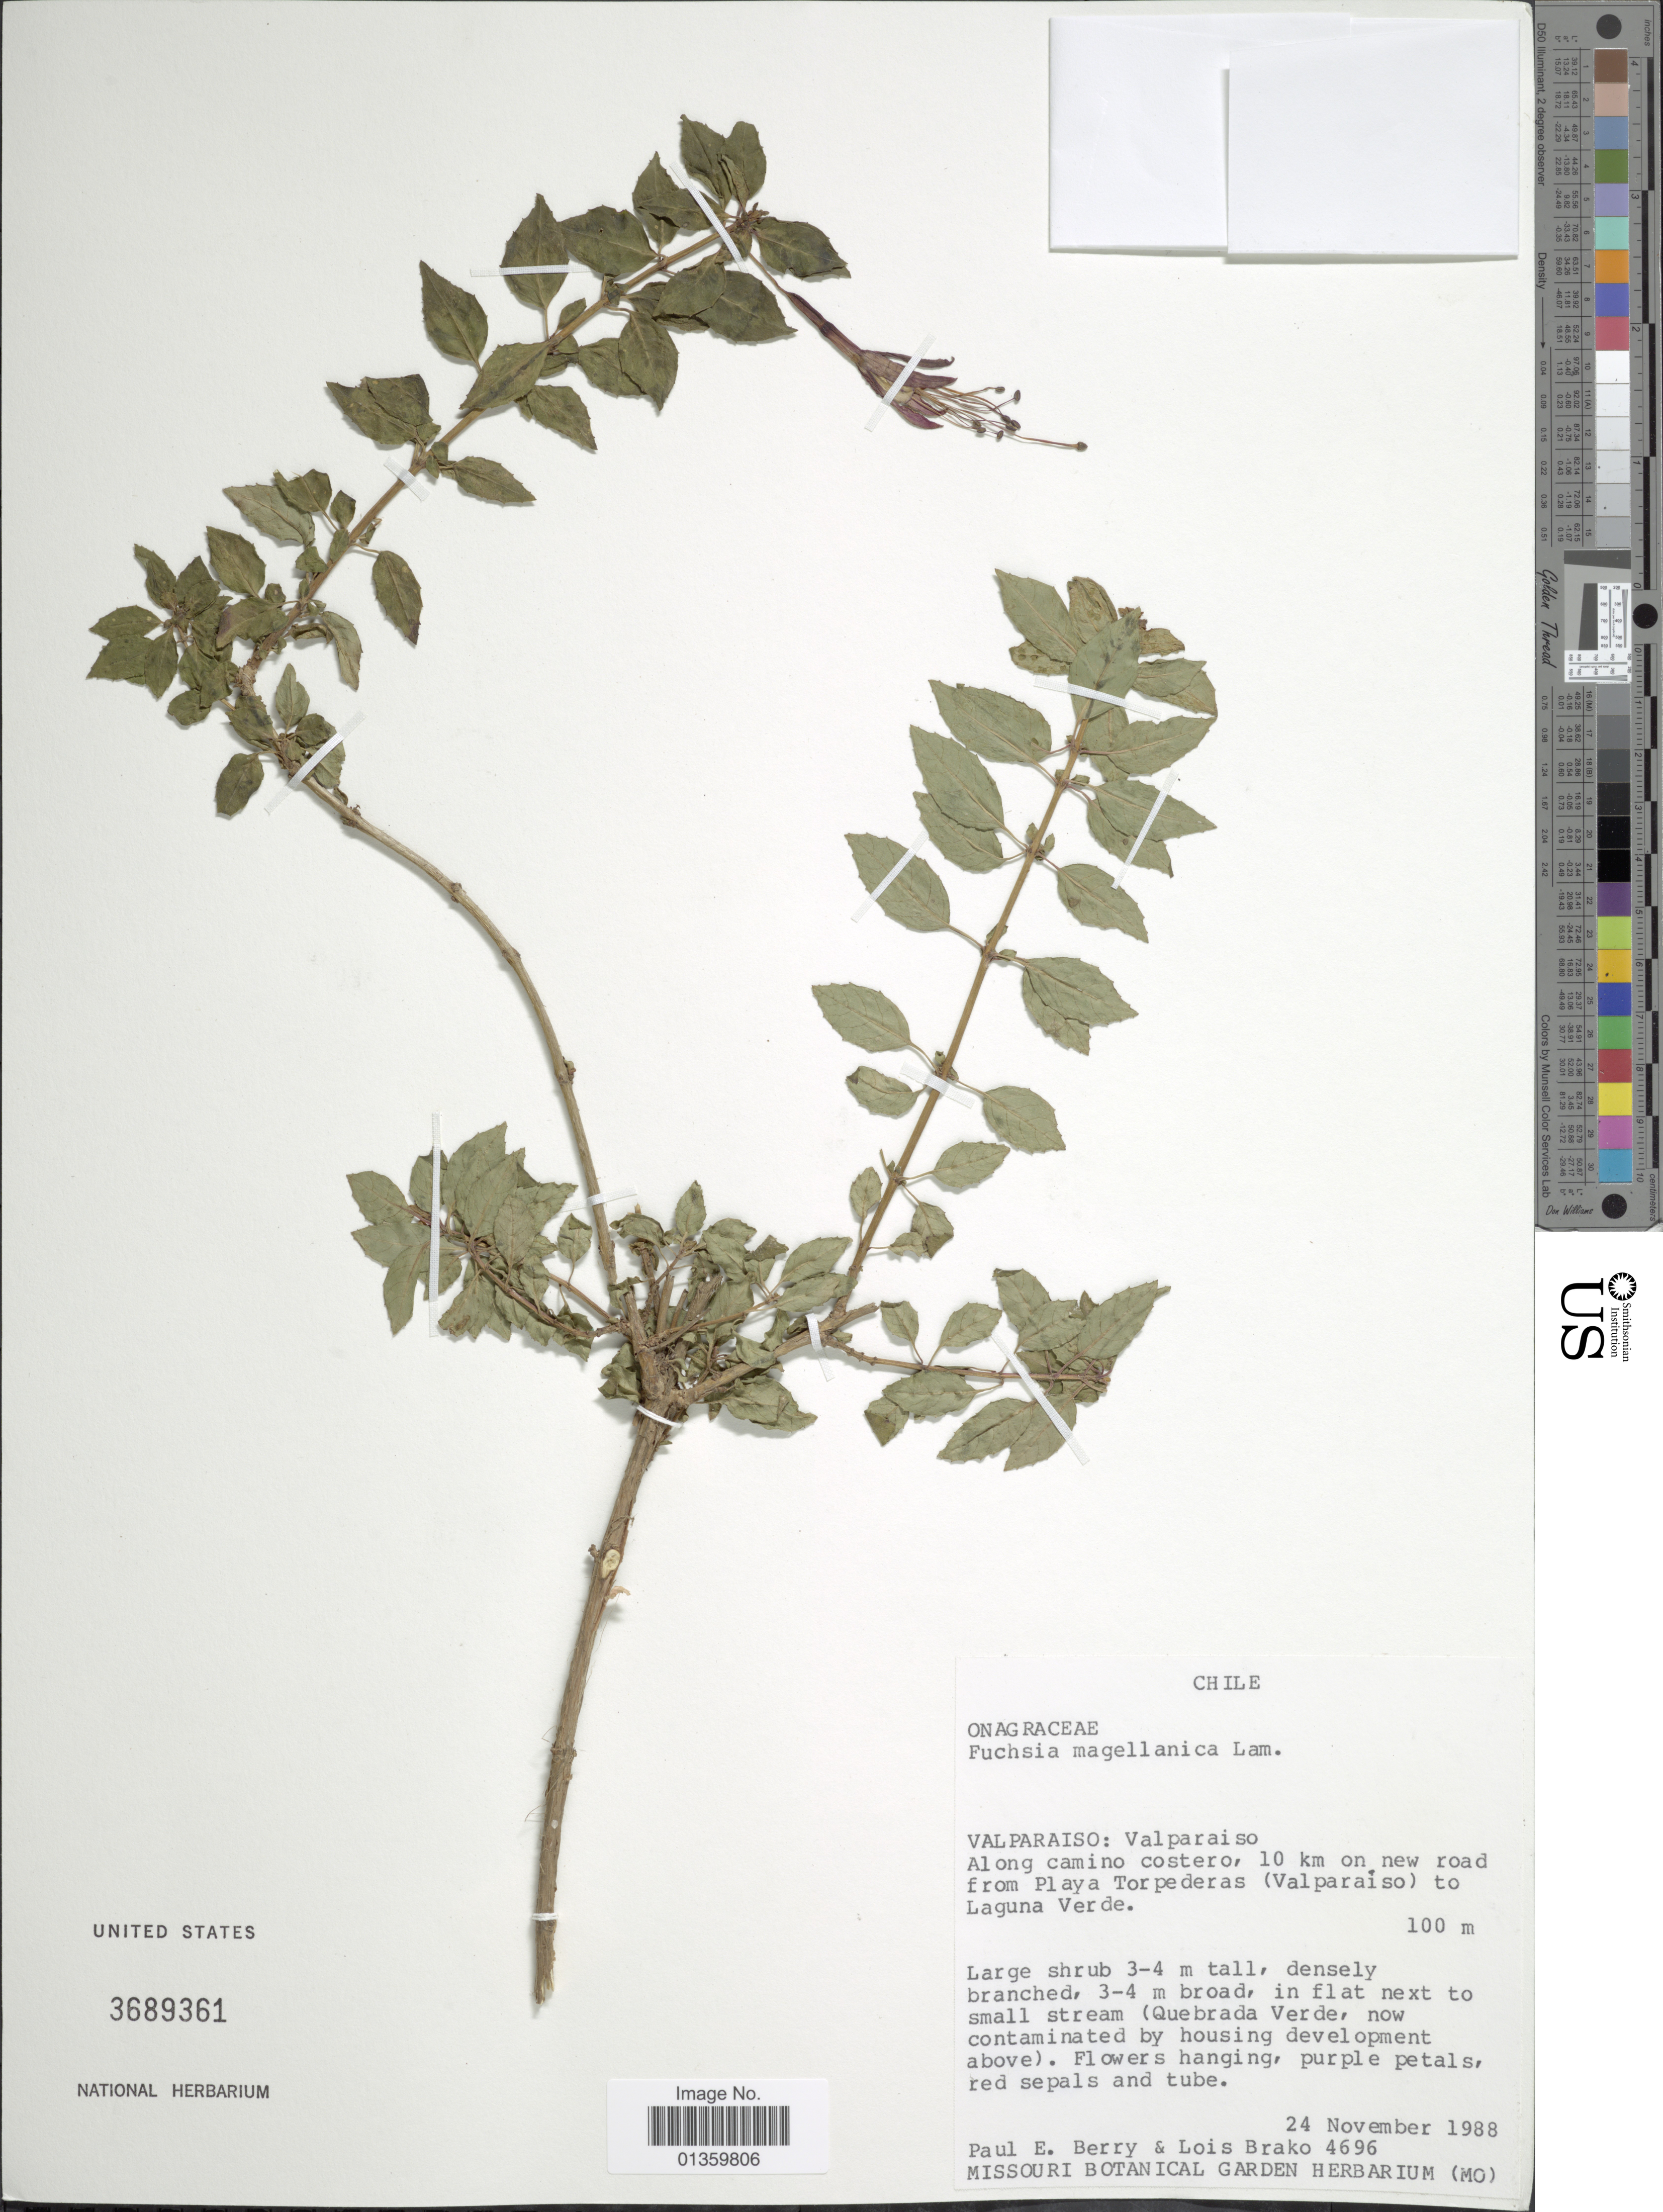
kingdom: Plantae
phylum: Tracheophyta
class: Magnoliopsida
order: Myrtales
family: Onagraceae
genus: Fuchsia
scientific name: Fuchsia magellanica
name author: Lam.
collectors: P. E. Berry & L. Brako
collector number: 4696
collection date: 1988-11-24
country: Chile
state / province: Valparaíso (V)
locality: Along camino costero, 10 km on new road from Playa Torpederas (Valparaiso) to Laguna Verde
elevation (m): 100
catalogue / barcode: US 3689361